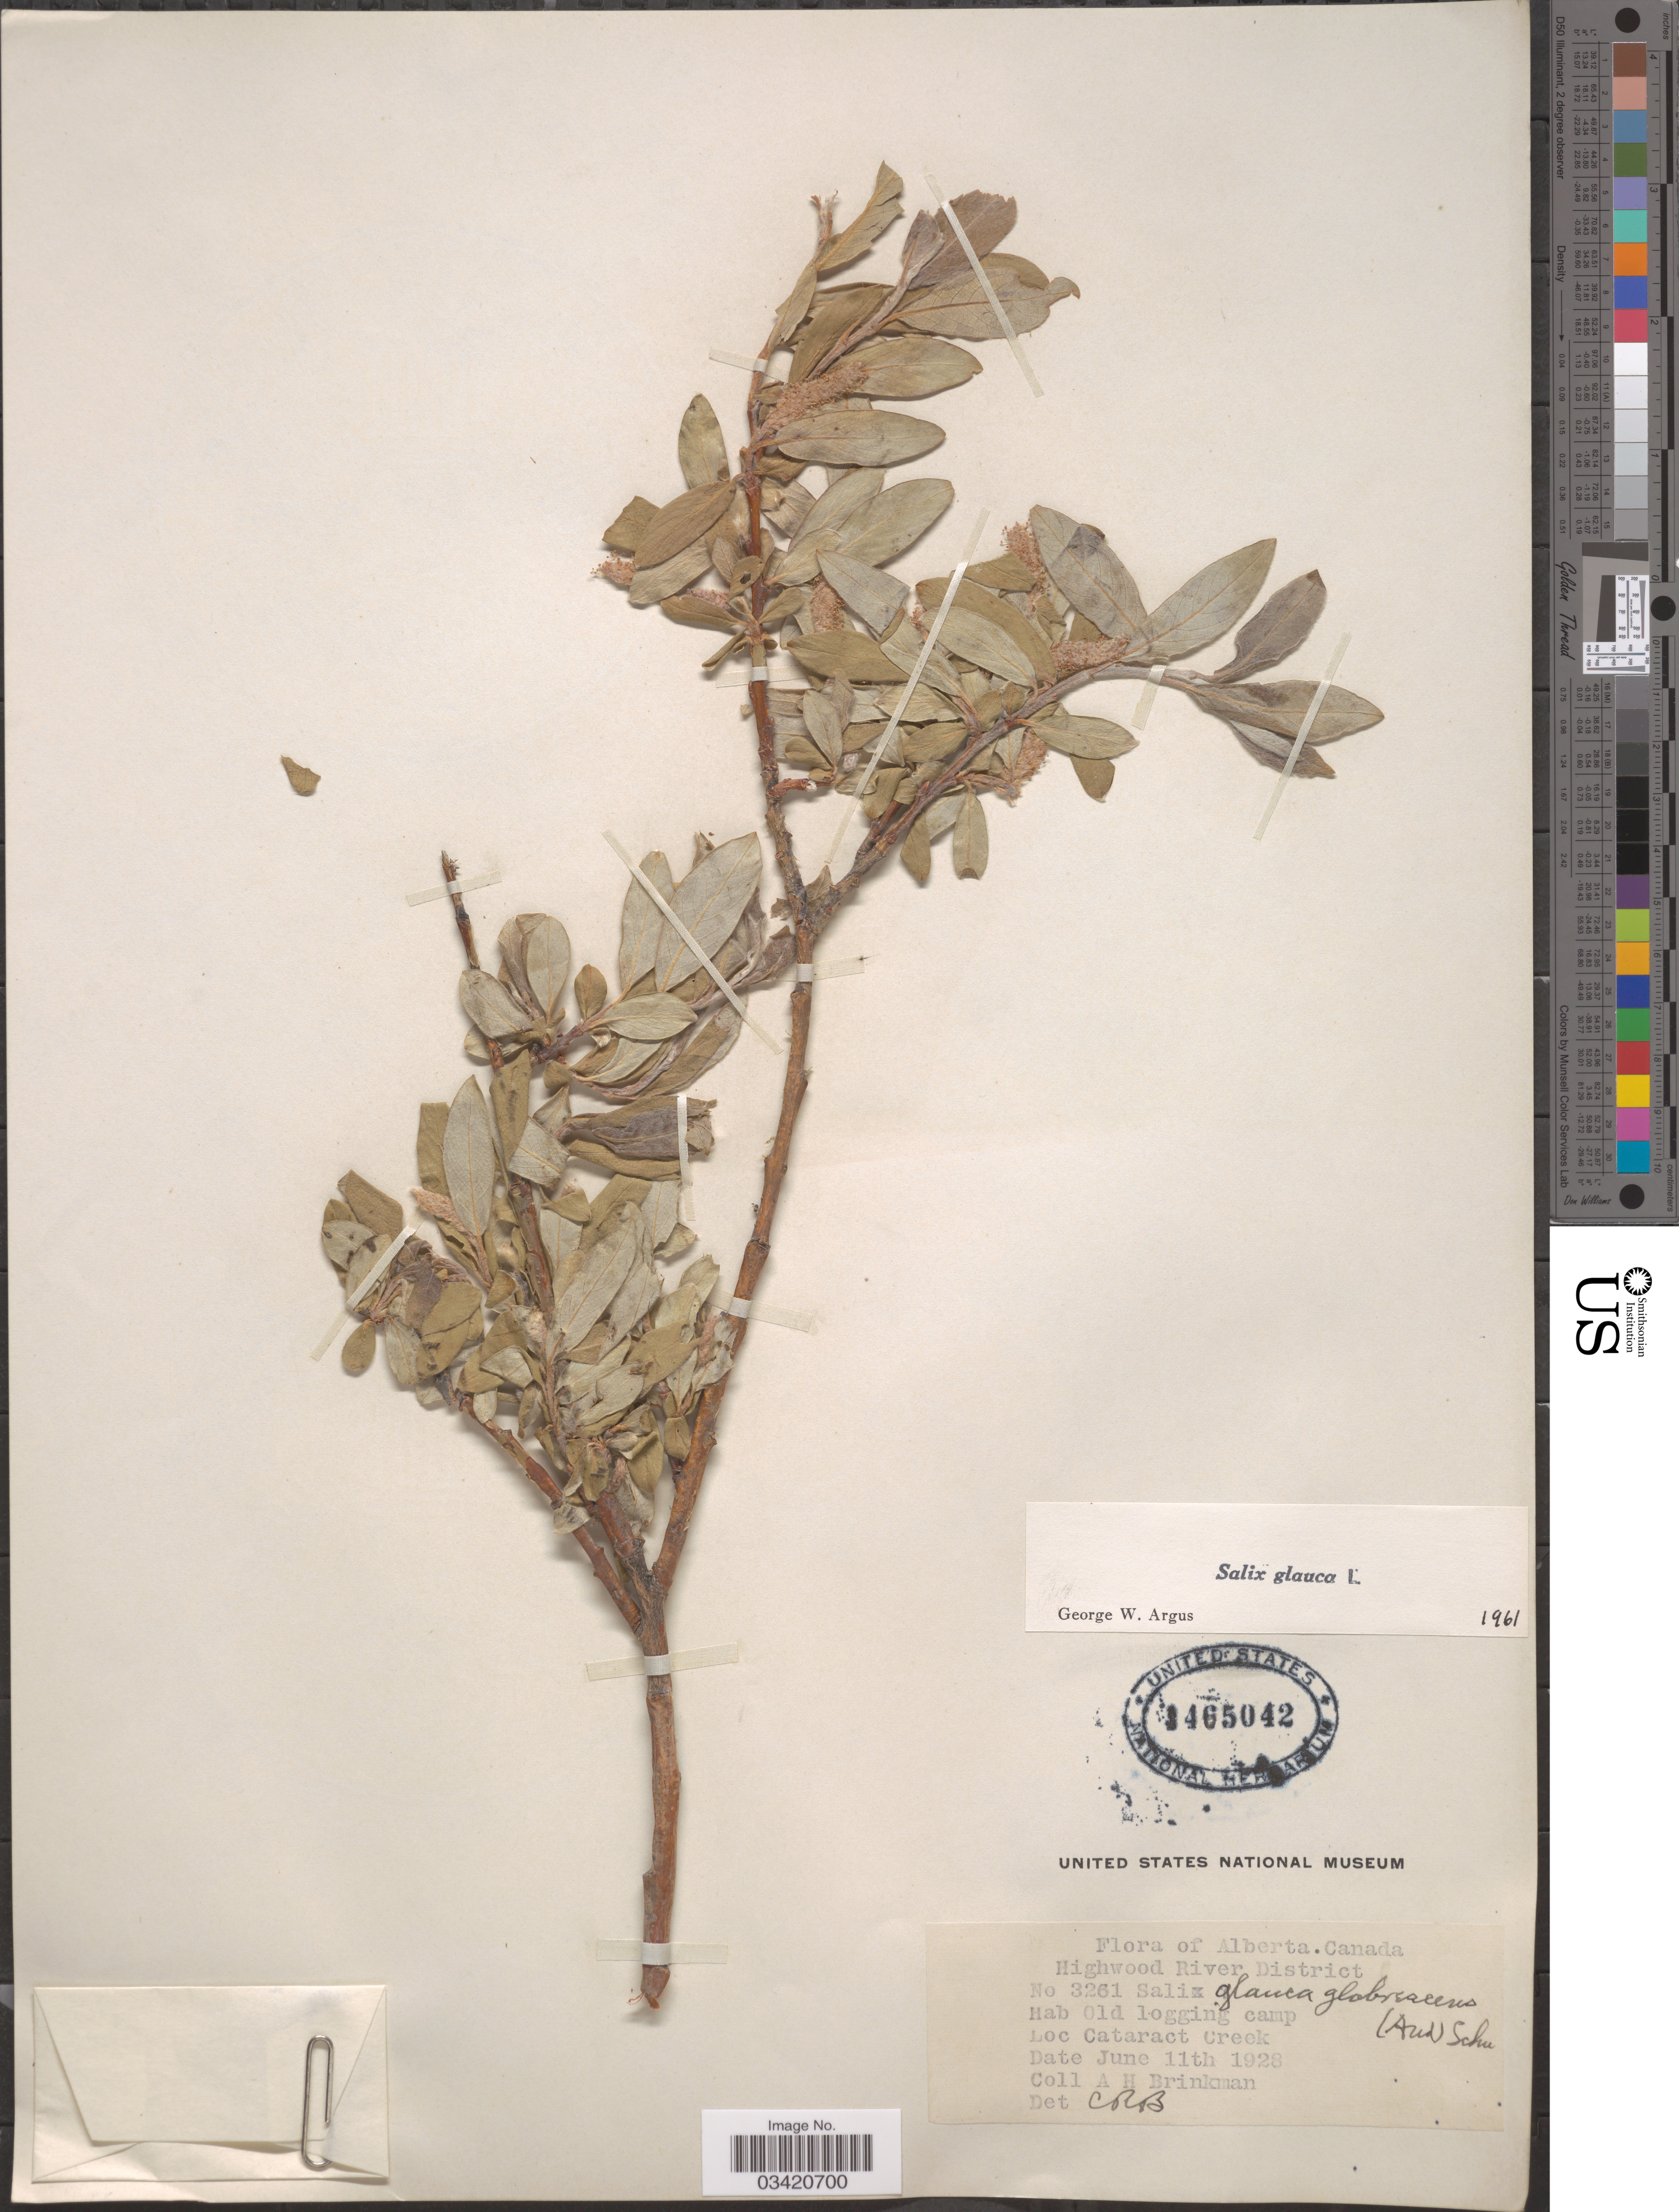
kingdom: Plantae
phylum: Tracheophyta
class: Magnoliopsida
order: Malpighiales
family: Salicaceae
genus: Salix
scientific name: Salix glauca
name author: L.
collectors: A. Brinkman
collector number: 3261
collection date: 1928-06-11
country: Canada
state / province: Alberta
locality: Highwood River District. Cataract Creek.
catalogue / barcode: US 1465042